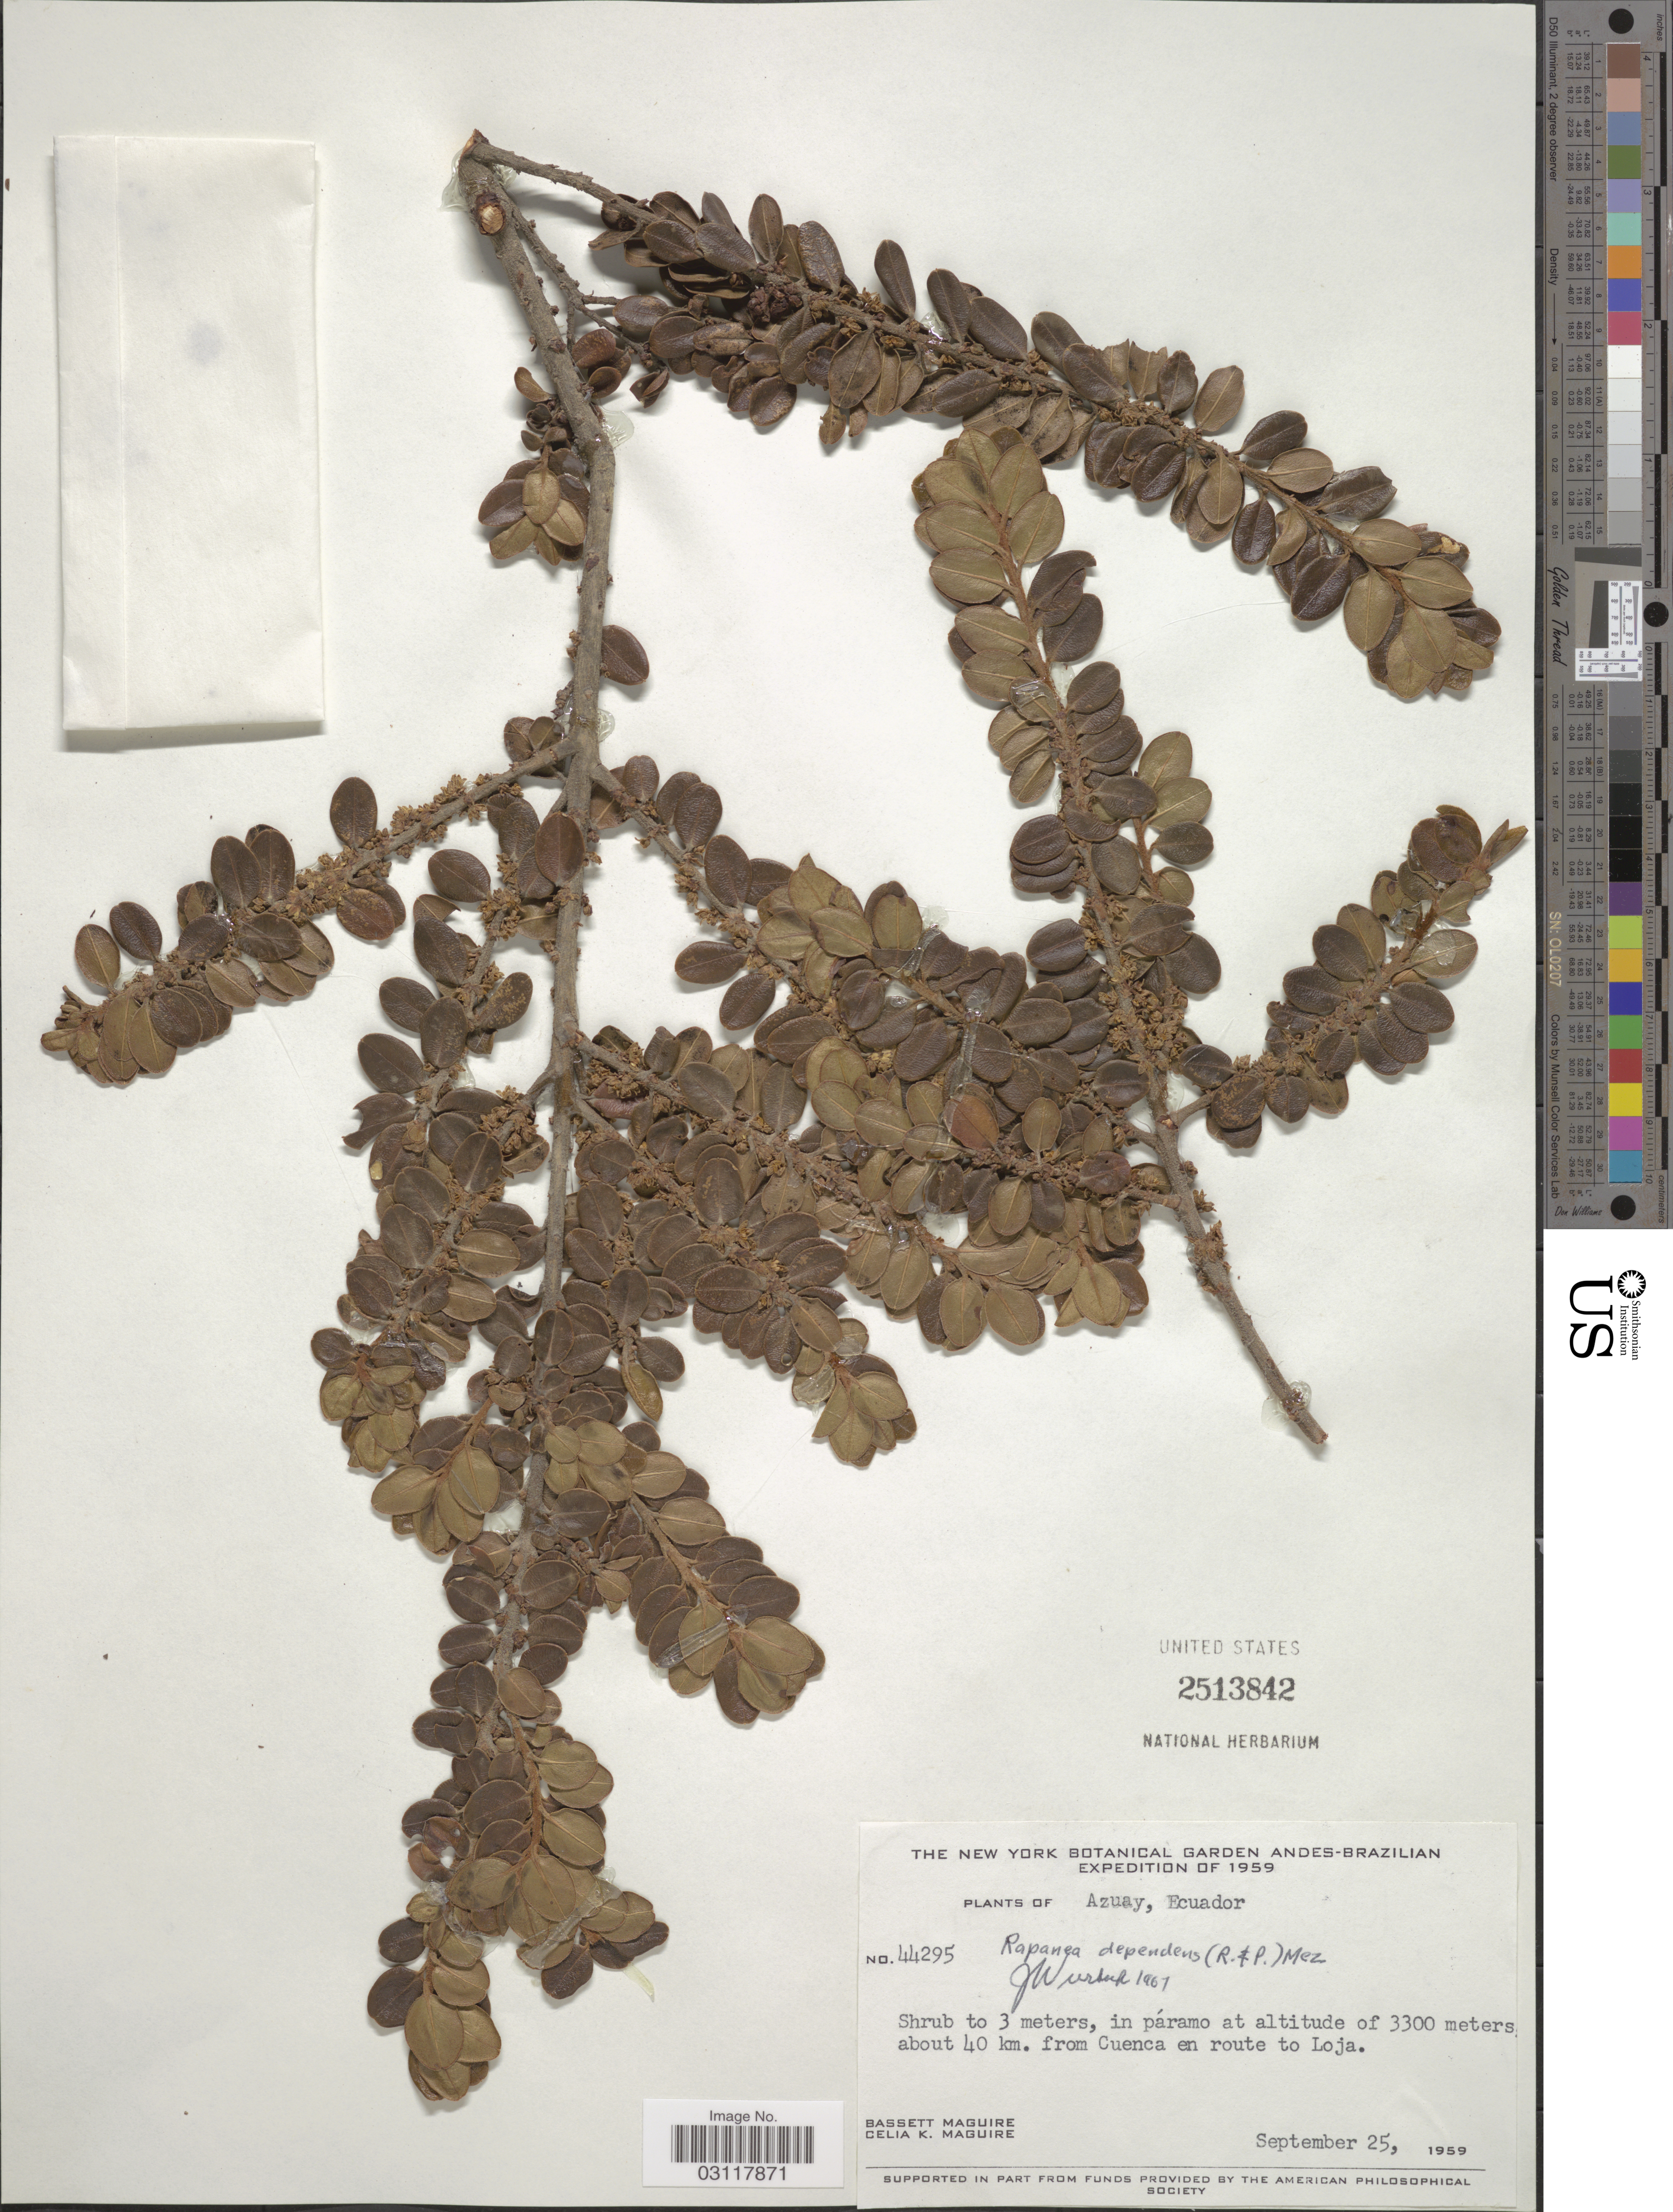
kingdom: Plantae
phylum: Tracheophyta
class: Magnoliopsida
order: Ericales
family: Primulaceae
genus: Rapanea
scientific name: Rapanea dependens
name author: (Ruiz & Pav.) Mez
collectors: B. Maguire & C. K. Maguire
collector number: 44295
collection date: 1959-09-25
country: Ecuador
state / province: Azuay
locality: Andes-Brazilian. About 40 km. from Cuenca en route to Loja.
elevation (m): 3300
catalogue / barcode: US 2513842